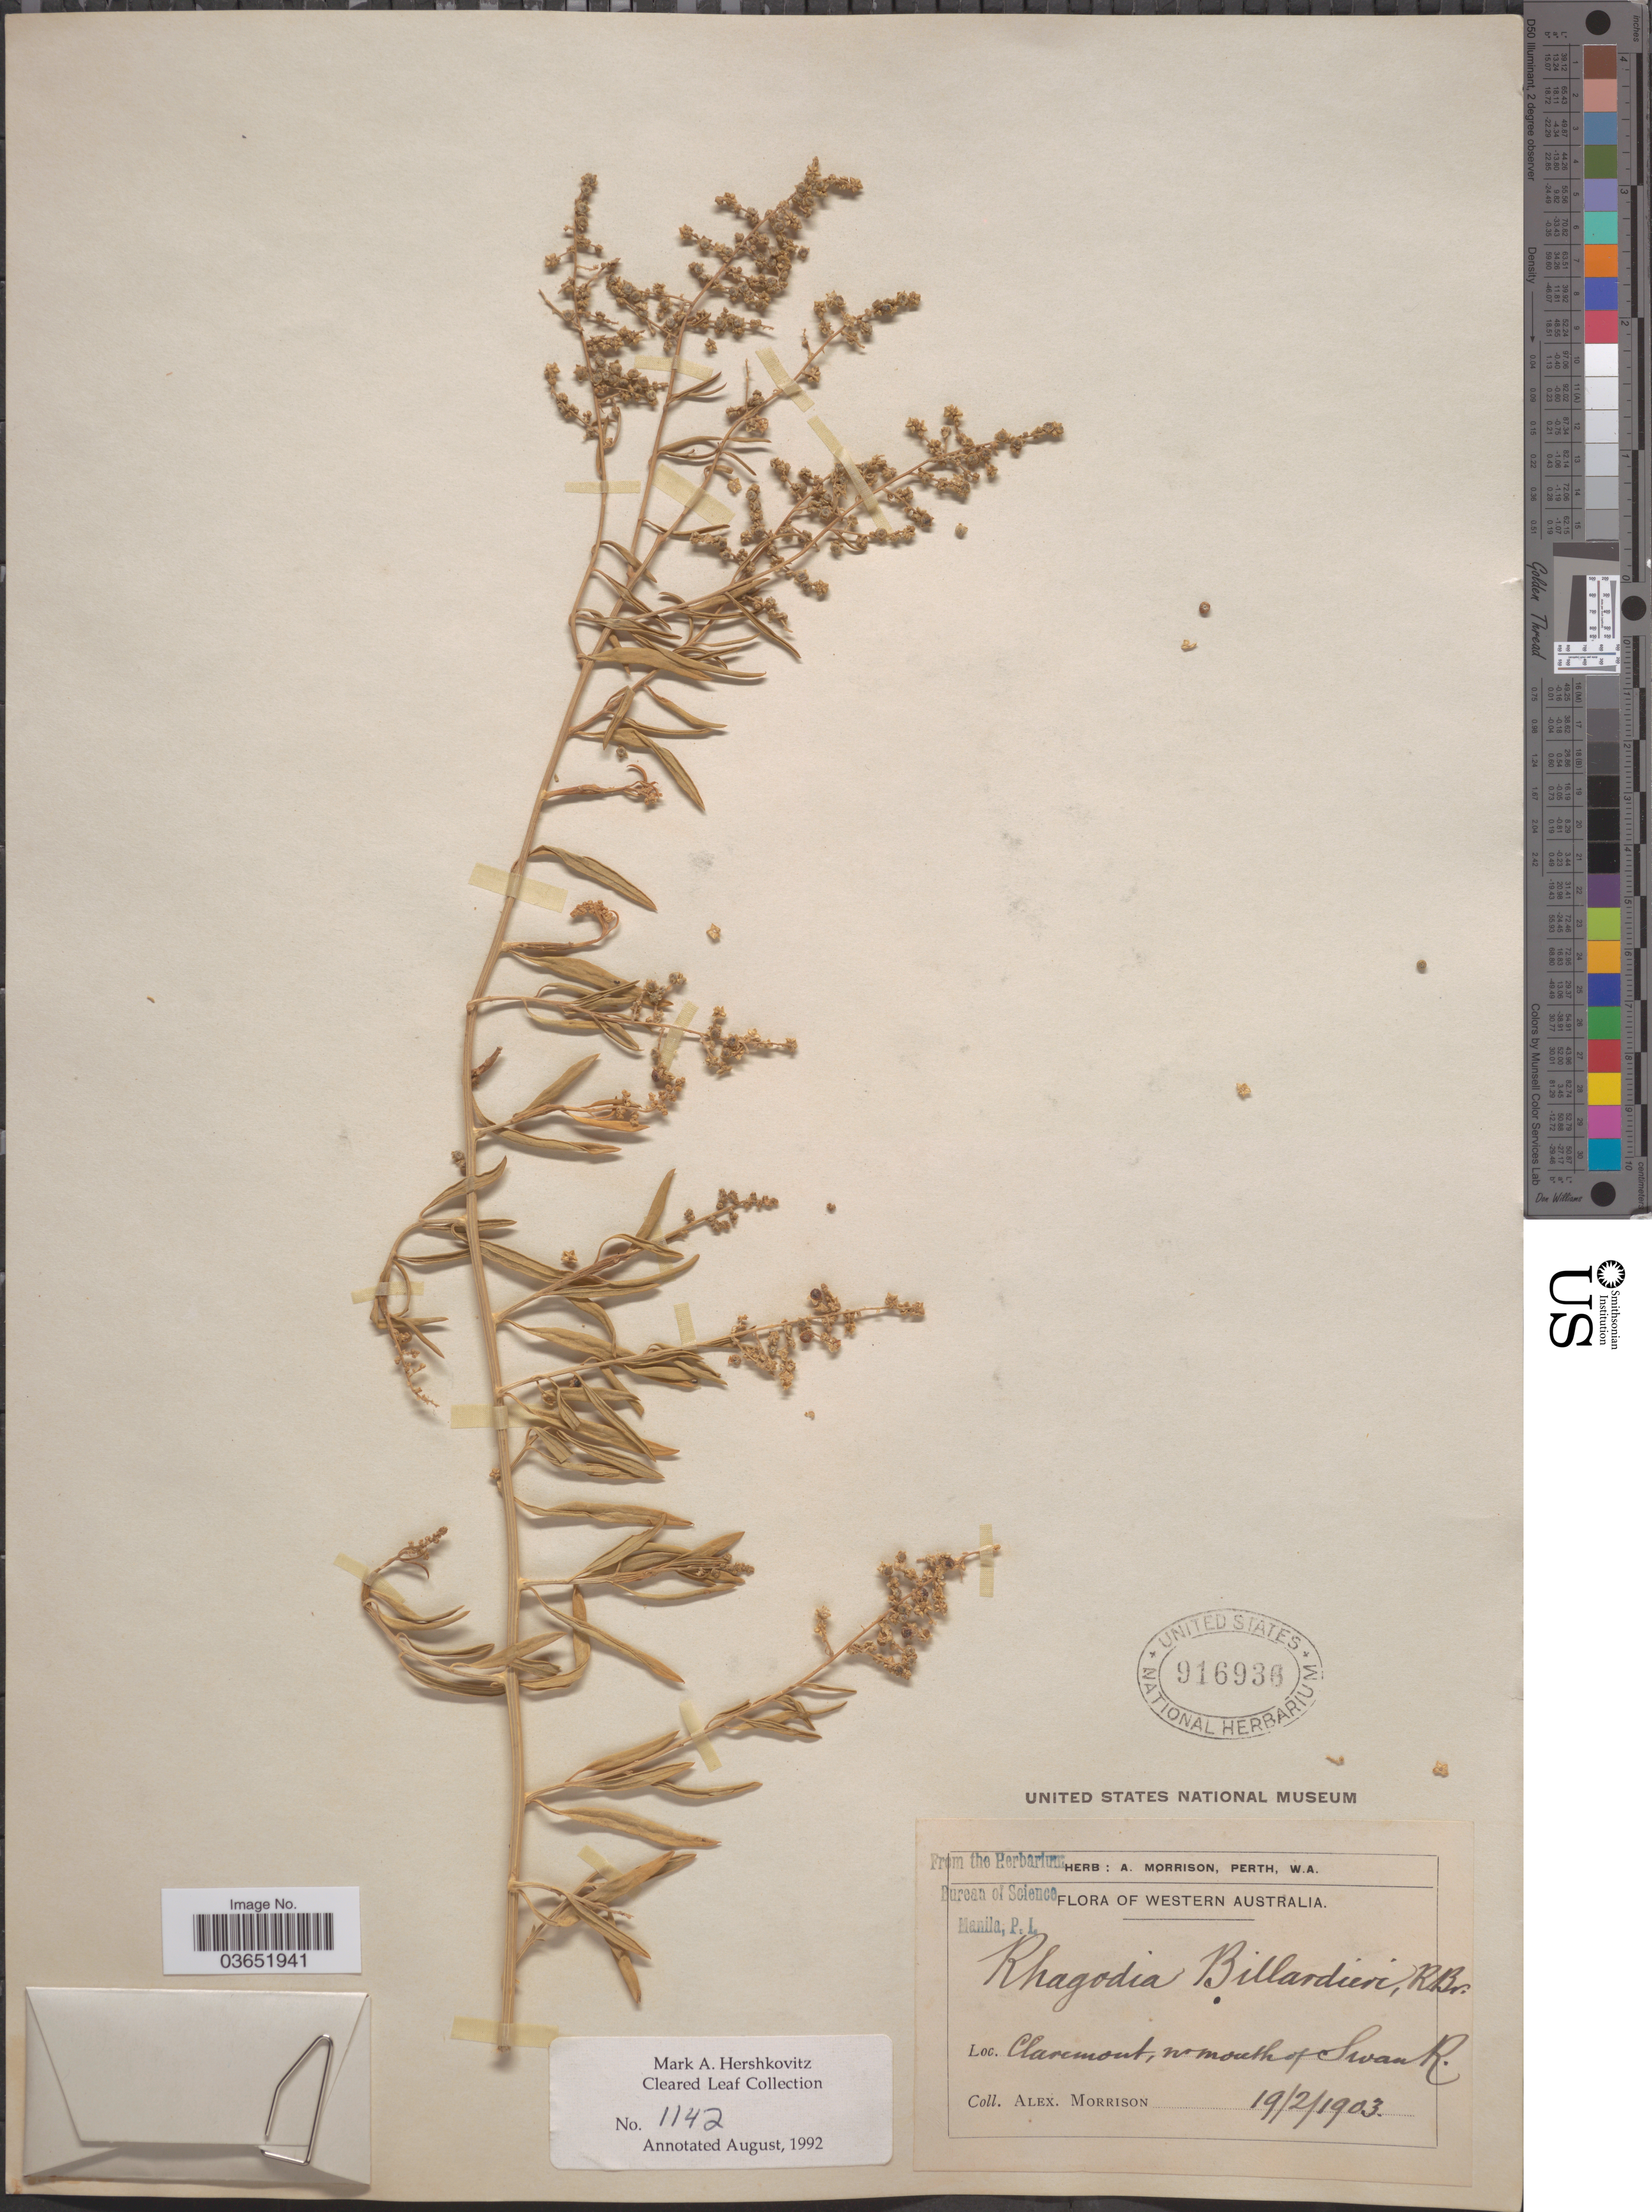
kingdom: Plantae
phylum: Tracheophyta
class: Magnoliopsida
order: Caryophyllales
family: Amaranthaceae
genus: Rhagodia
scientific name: Rhagodia billardierei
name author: R. Br.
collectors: A. Morrison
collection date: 1903-02-19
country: Australia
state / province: Western Australia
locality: Claremont, nr mouth of Swan R.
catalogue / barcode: US 916936